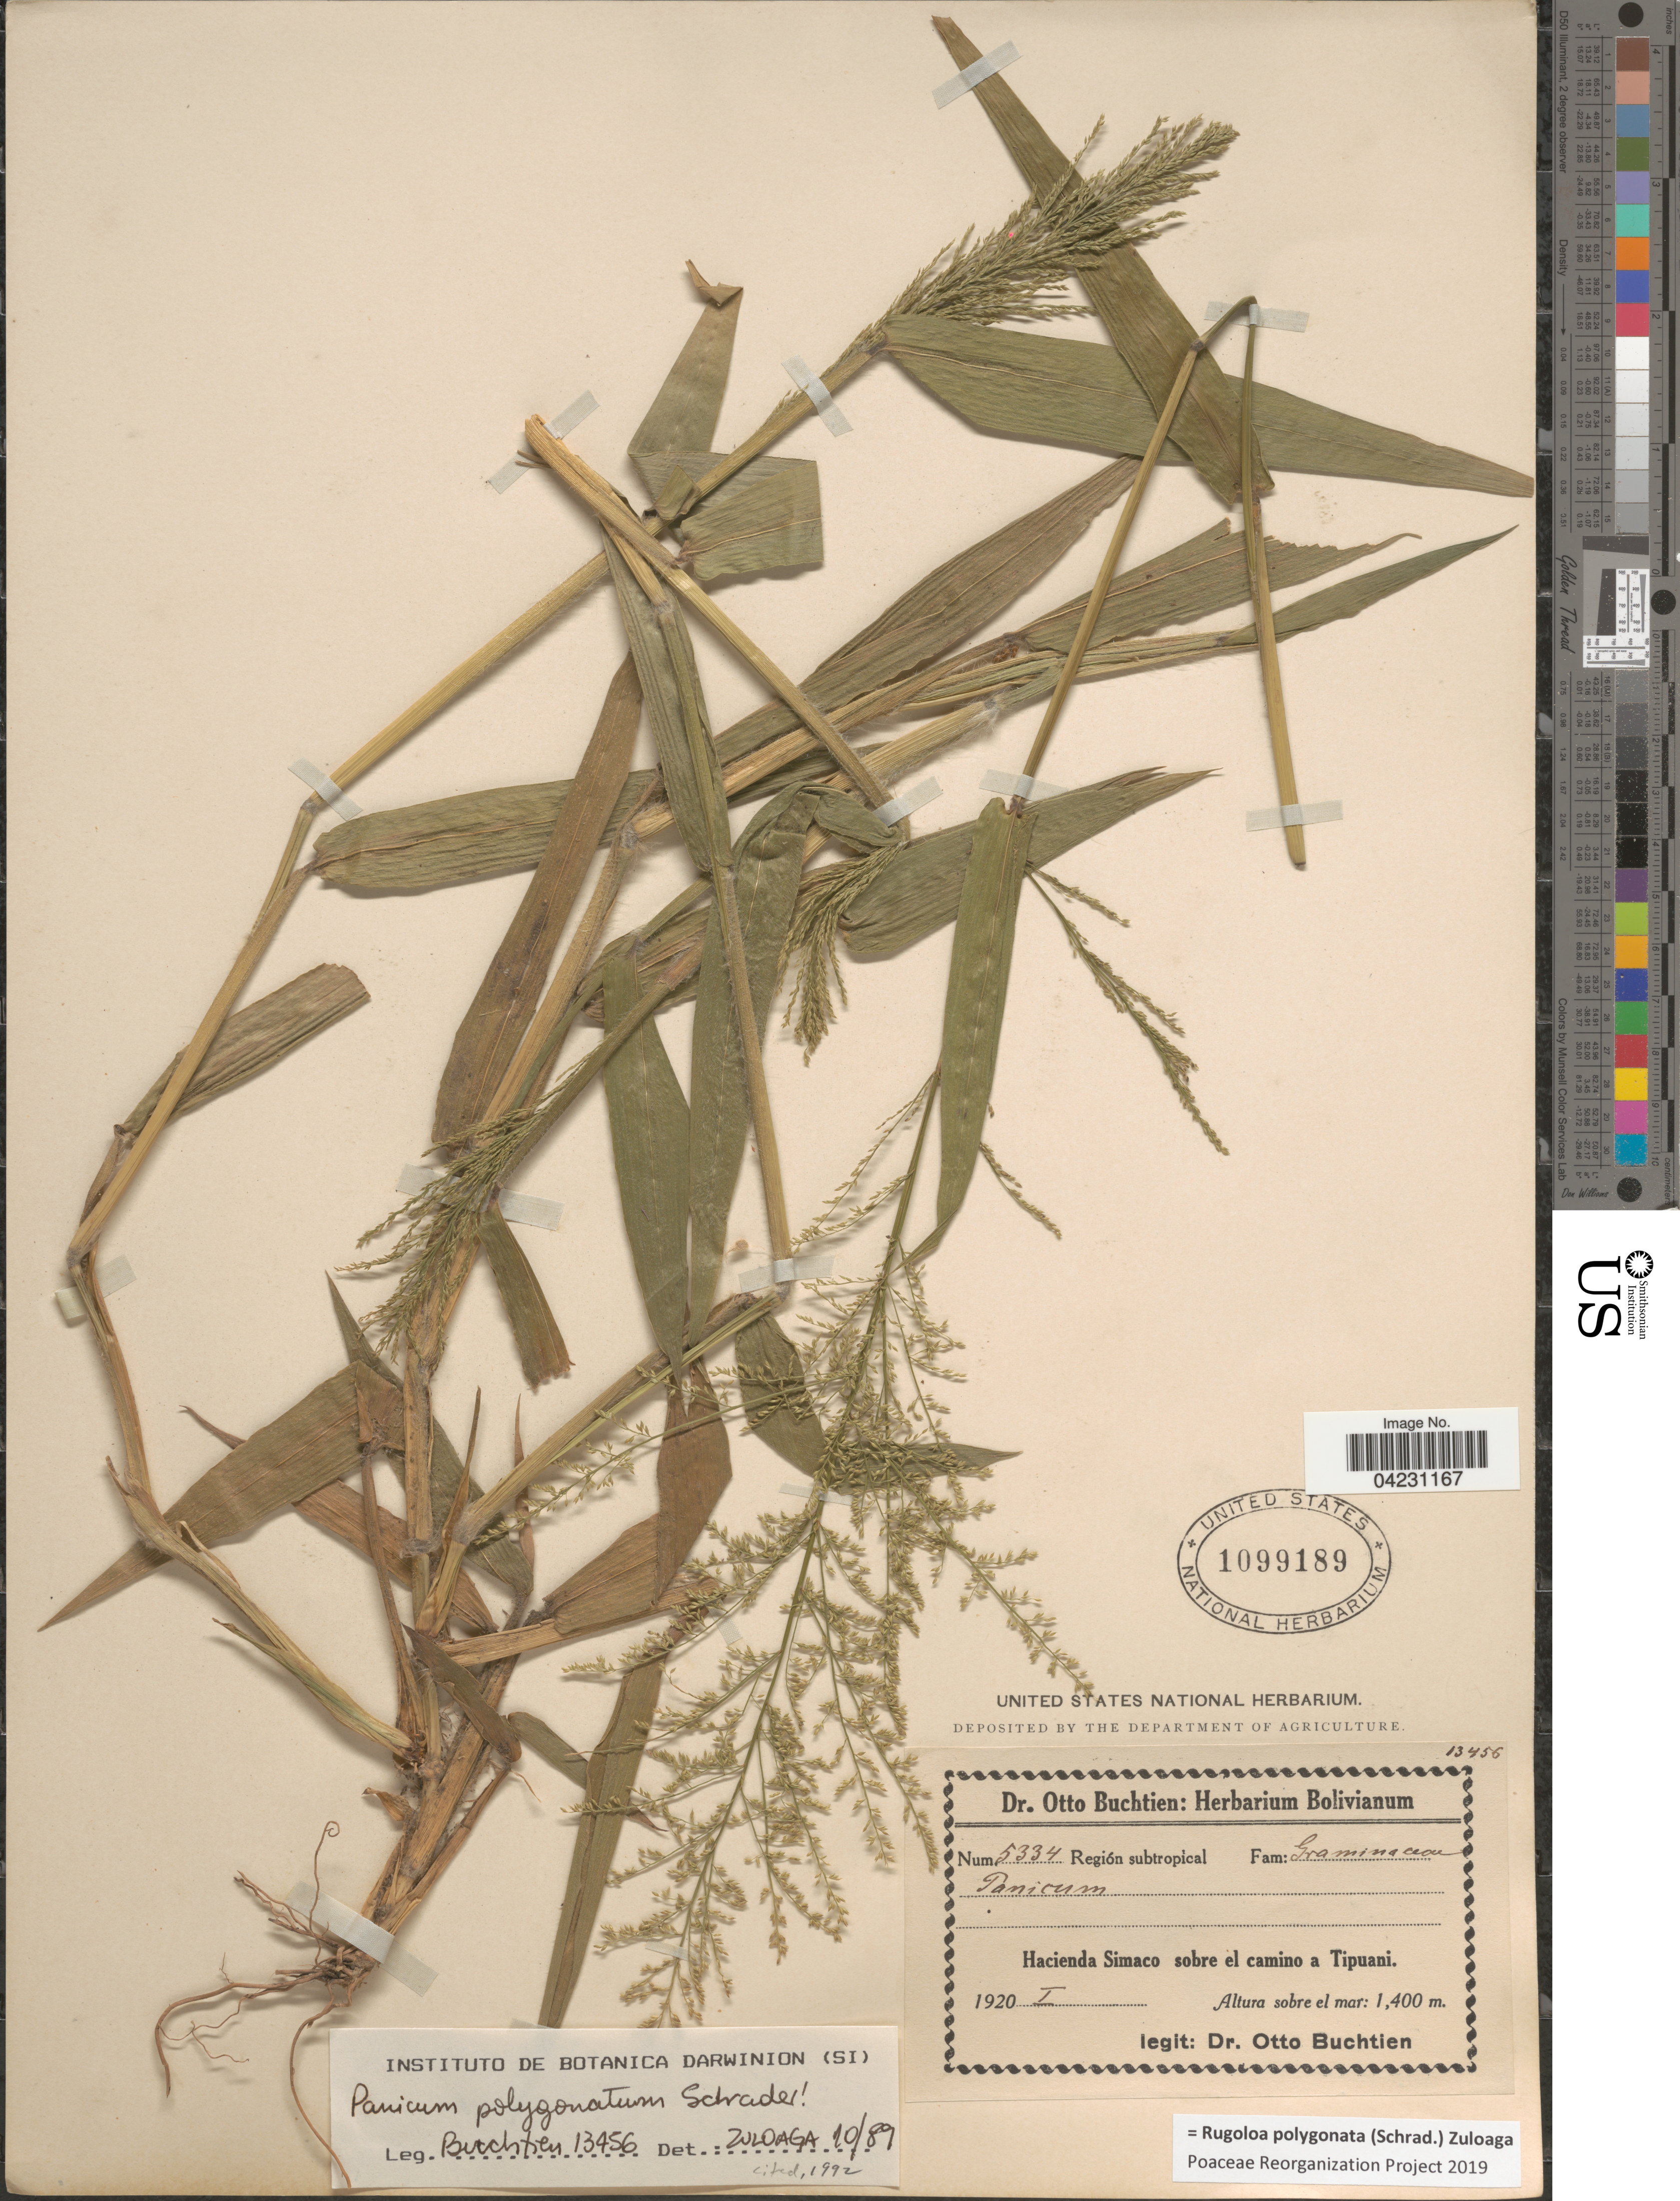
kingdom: Plantae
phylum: Tracheophyta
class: Liliopsida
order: Poales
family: Poaceae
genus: Rugoloa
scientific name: Rugoloa polygonata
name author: (Schrad.) Zuloaga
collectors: O. Buchtien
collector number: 5334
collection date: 1920-01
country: Bolivia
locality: Región subtropical. Hacienda Simaco sobre el camino a Tipuani.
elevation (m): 1400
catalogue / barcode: US 1099189